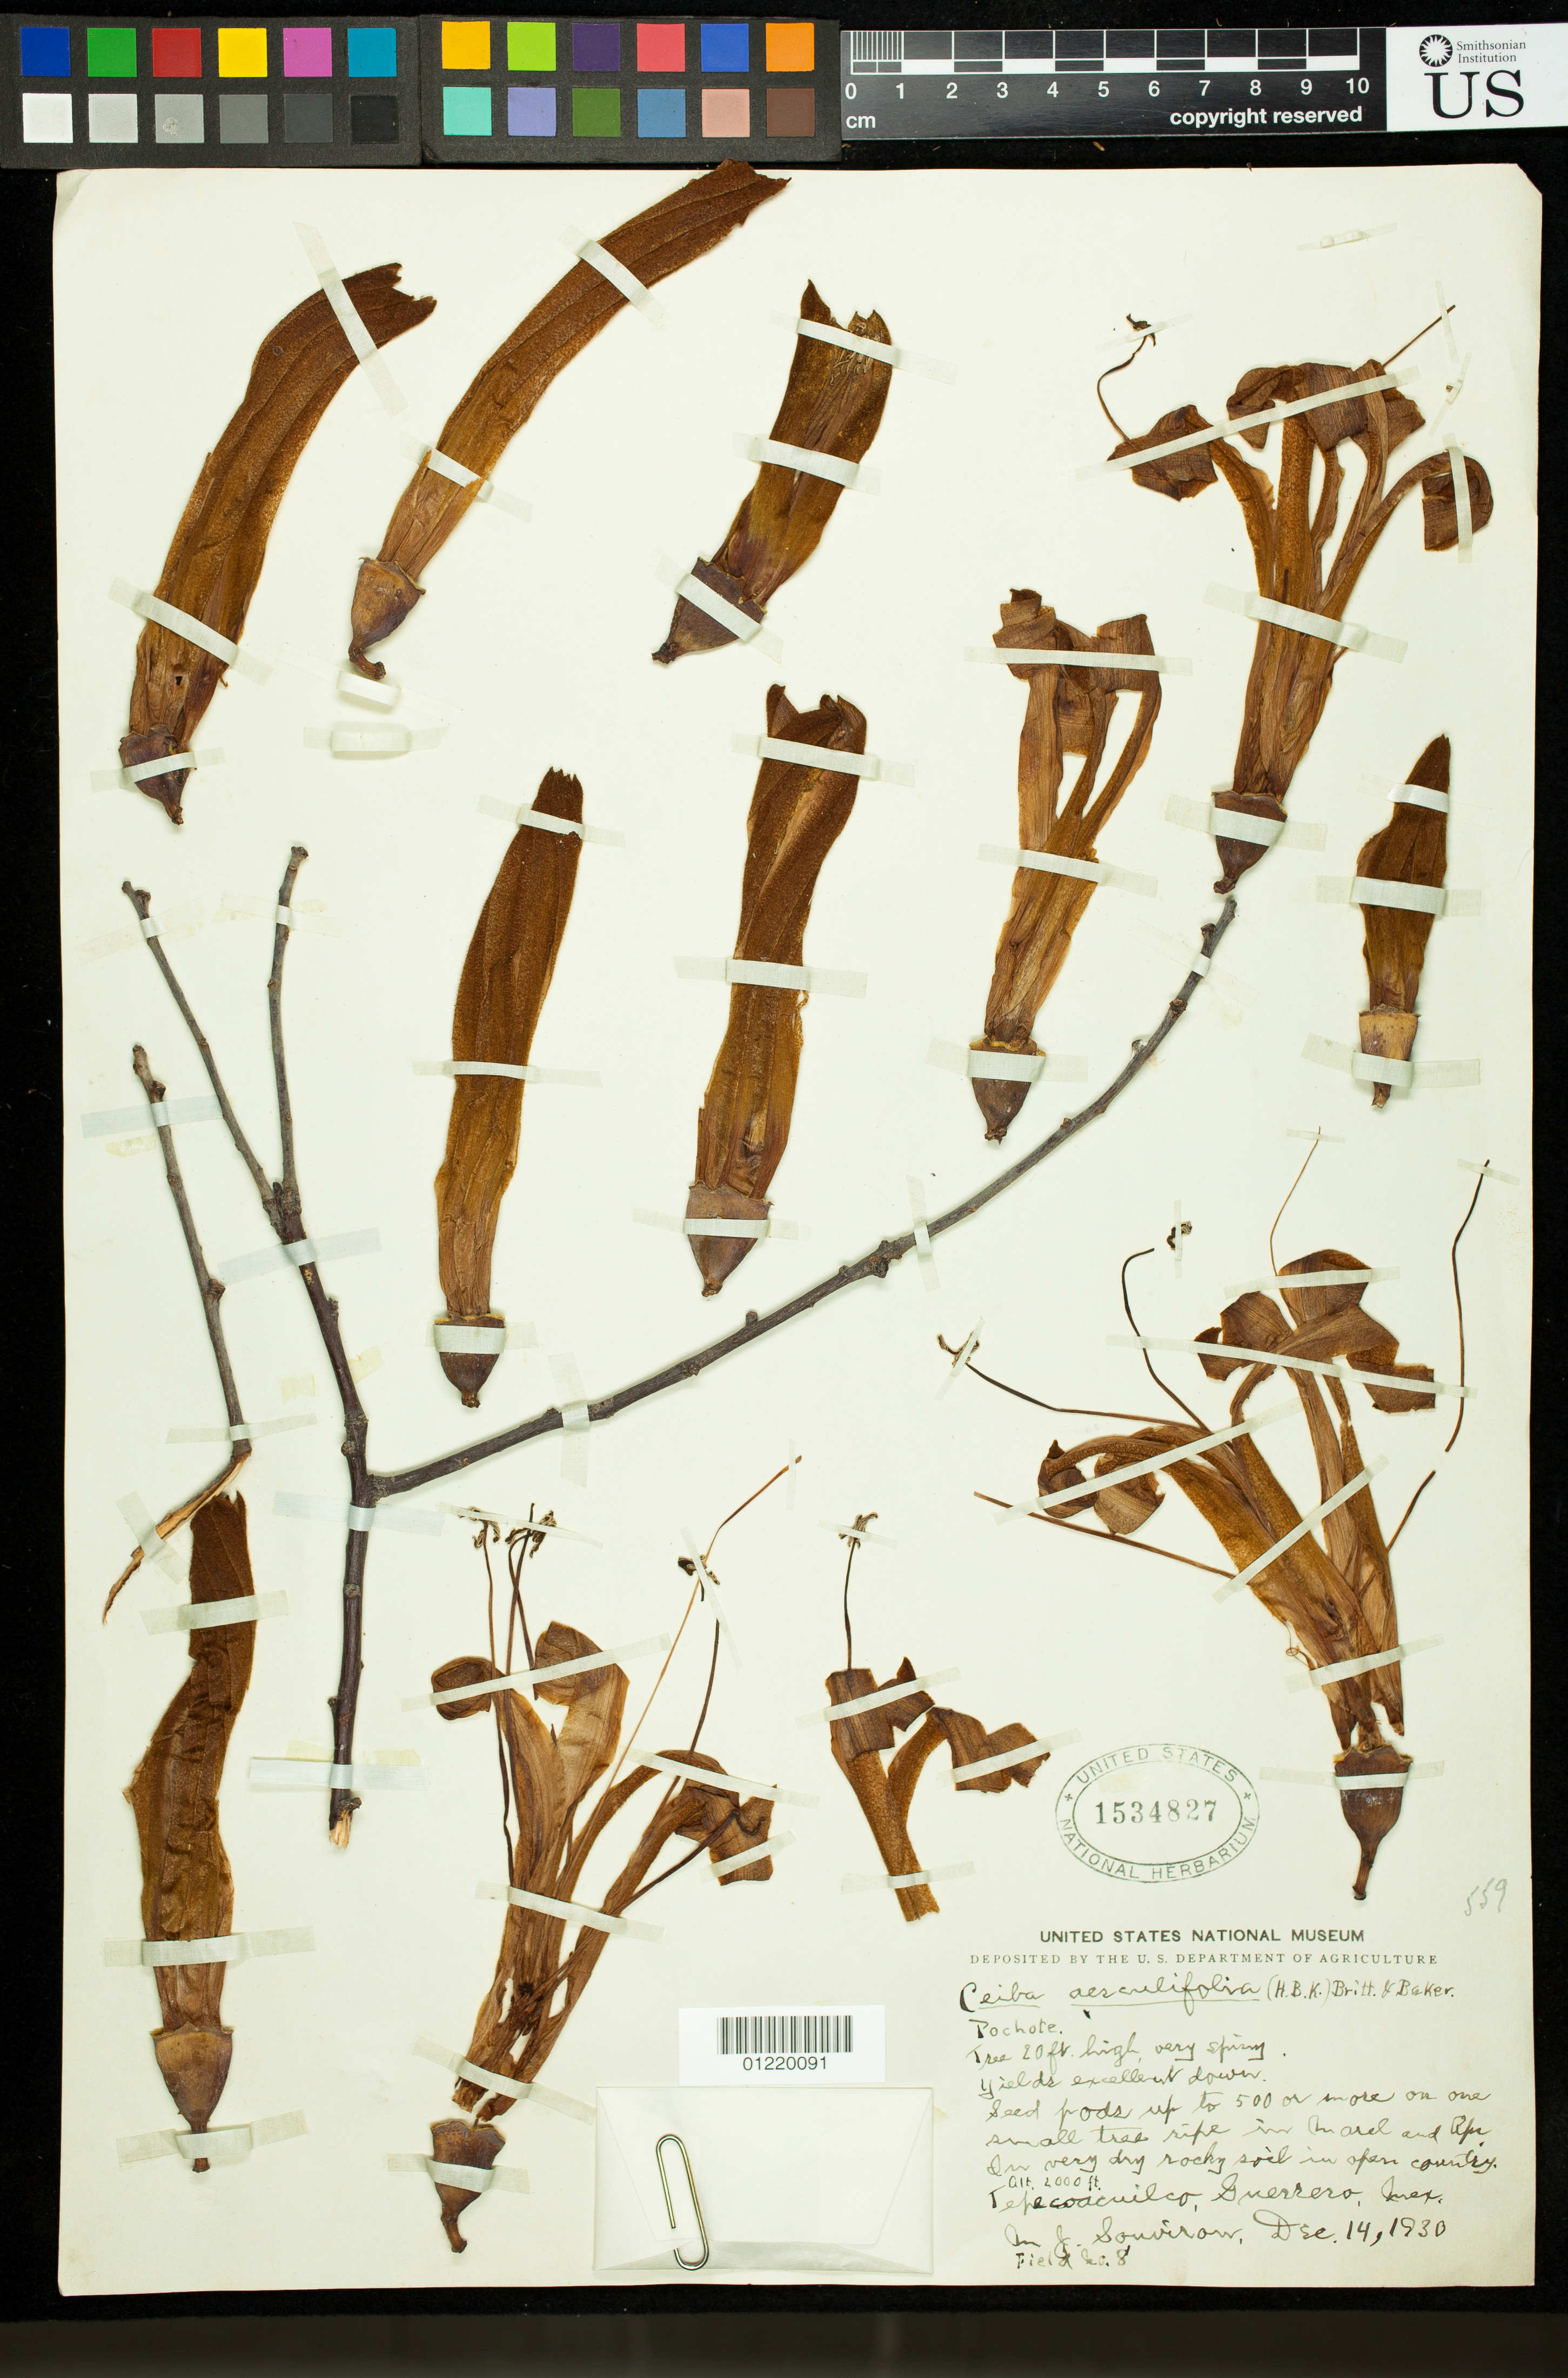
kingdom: Plantae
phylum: Tracheophyta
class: Magnoliopsida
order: Malvales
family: Malvaceae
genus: Ceiba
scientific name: Ceiba aesculifolia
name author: (Kunth) Britten & Baker f.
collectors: M. J. Souviron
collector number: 8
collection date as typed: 12/14/1930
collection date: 1930-12-14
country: Mexico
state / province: Guerrero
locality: In very dry rocky soil in open country. Tepecoacuilco, Guerrero, Mex.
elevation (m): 610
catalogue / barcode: US 1534827